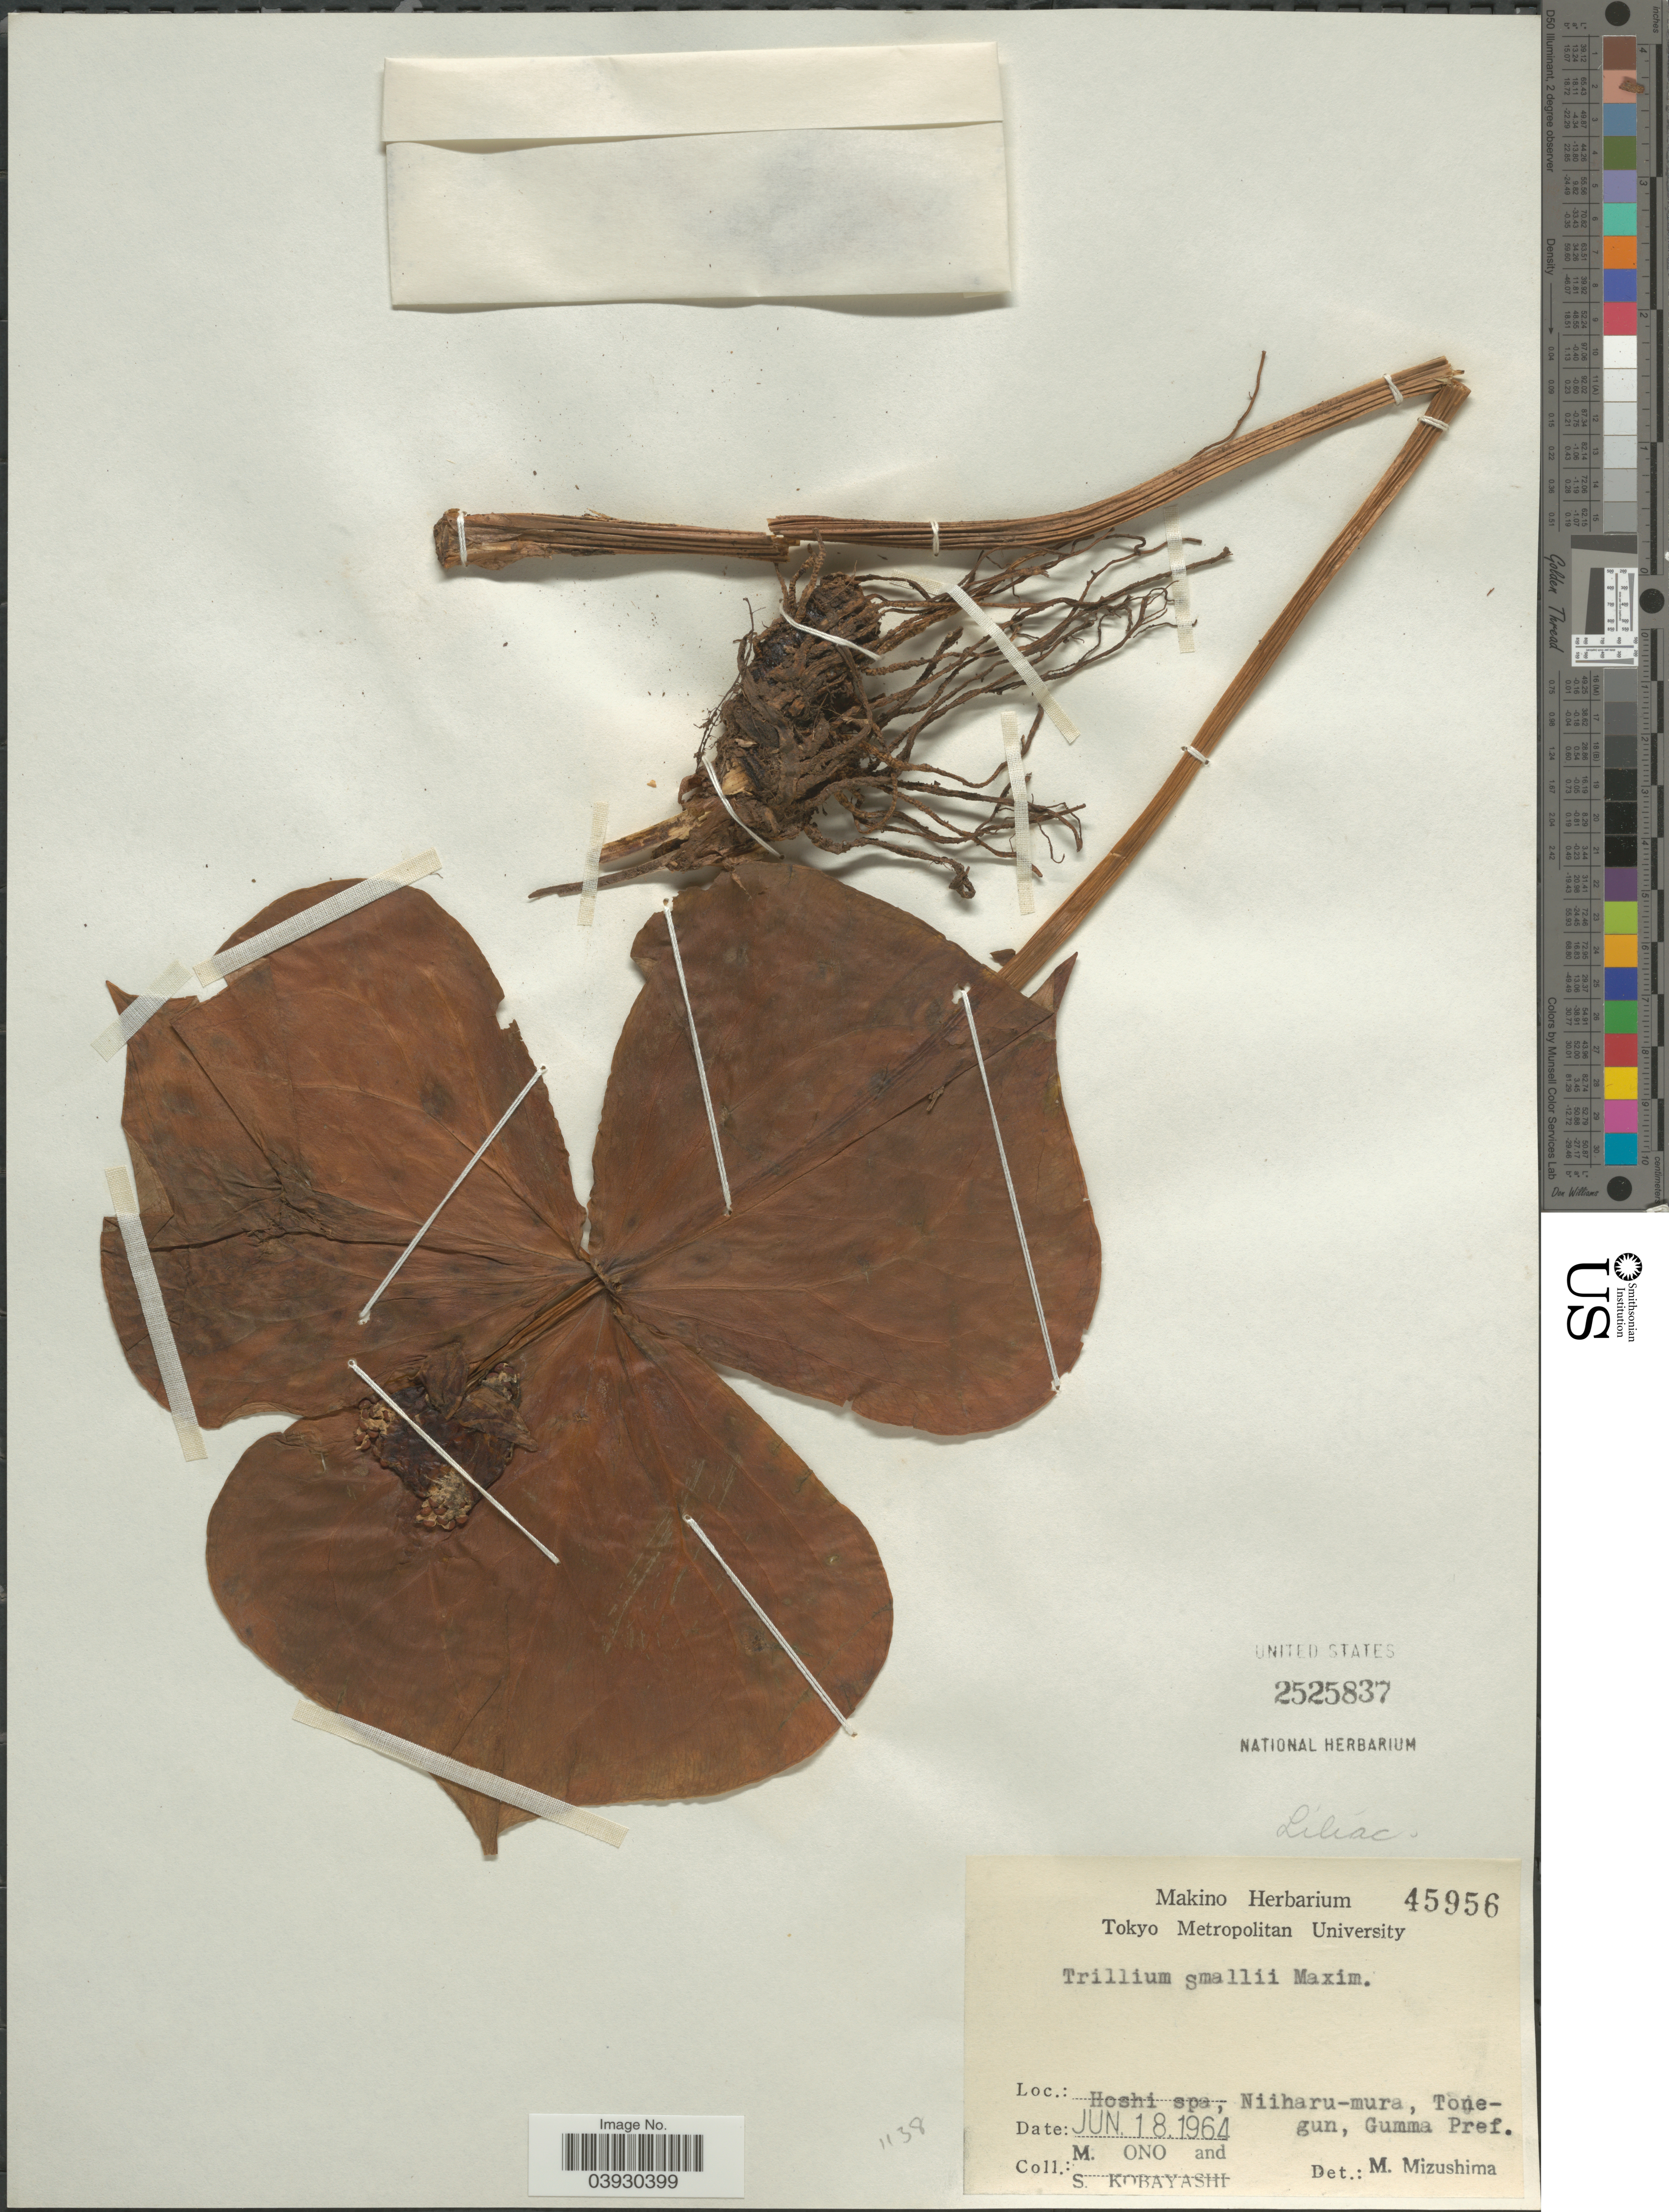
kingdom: Plantae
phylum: Tracheophyta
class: Liliopsida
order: Liliales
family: Melanthiaceae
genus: Trillium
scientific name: Trillium smallii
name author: Maxim.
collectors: M. Ono & S. Kobayashi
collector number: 45956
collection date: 1964-06-18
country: Japan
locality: Hoshi spa, Niiharu-mura, Tonegun, Gumma Pref.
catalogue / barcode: US 2525837